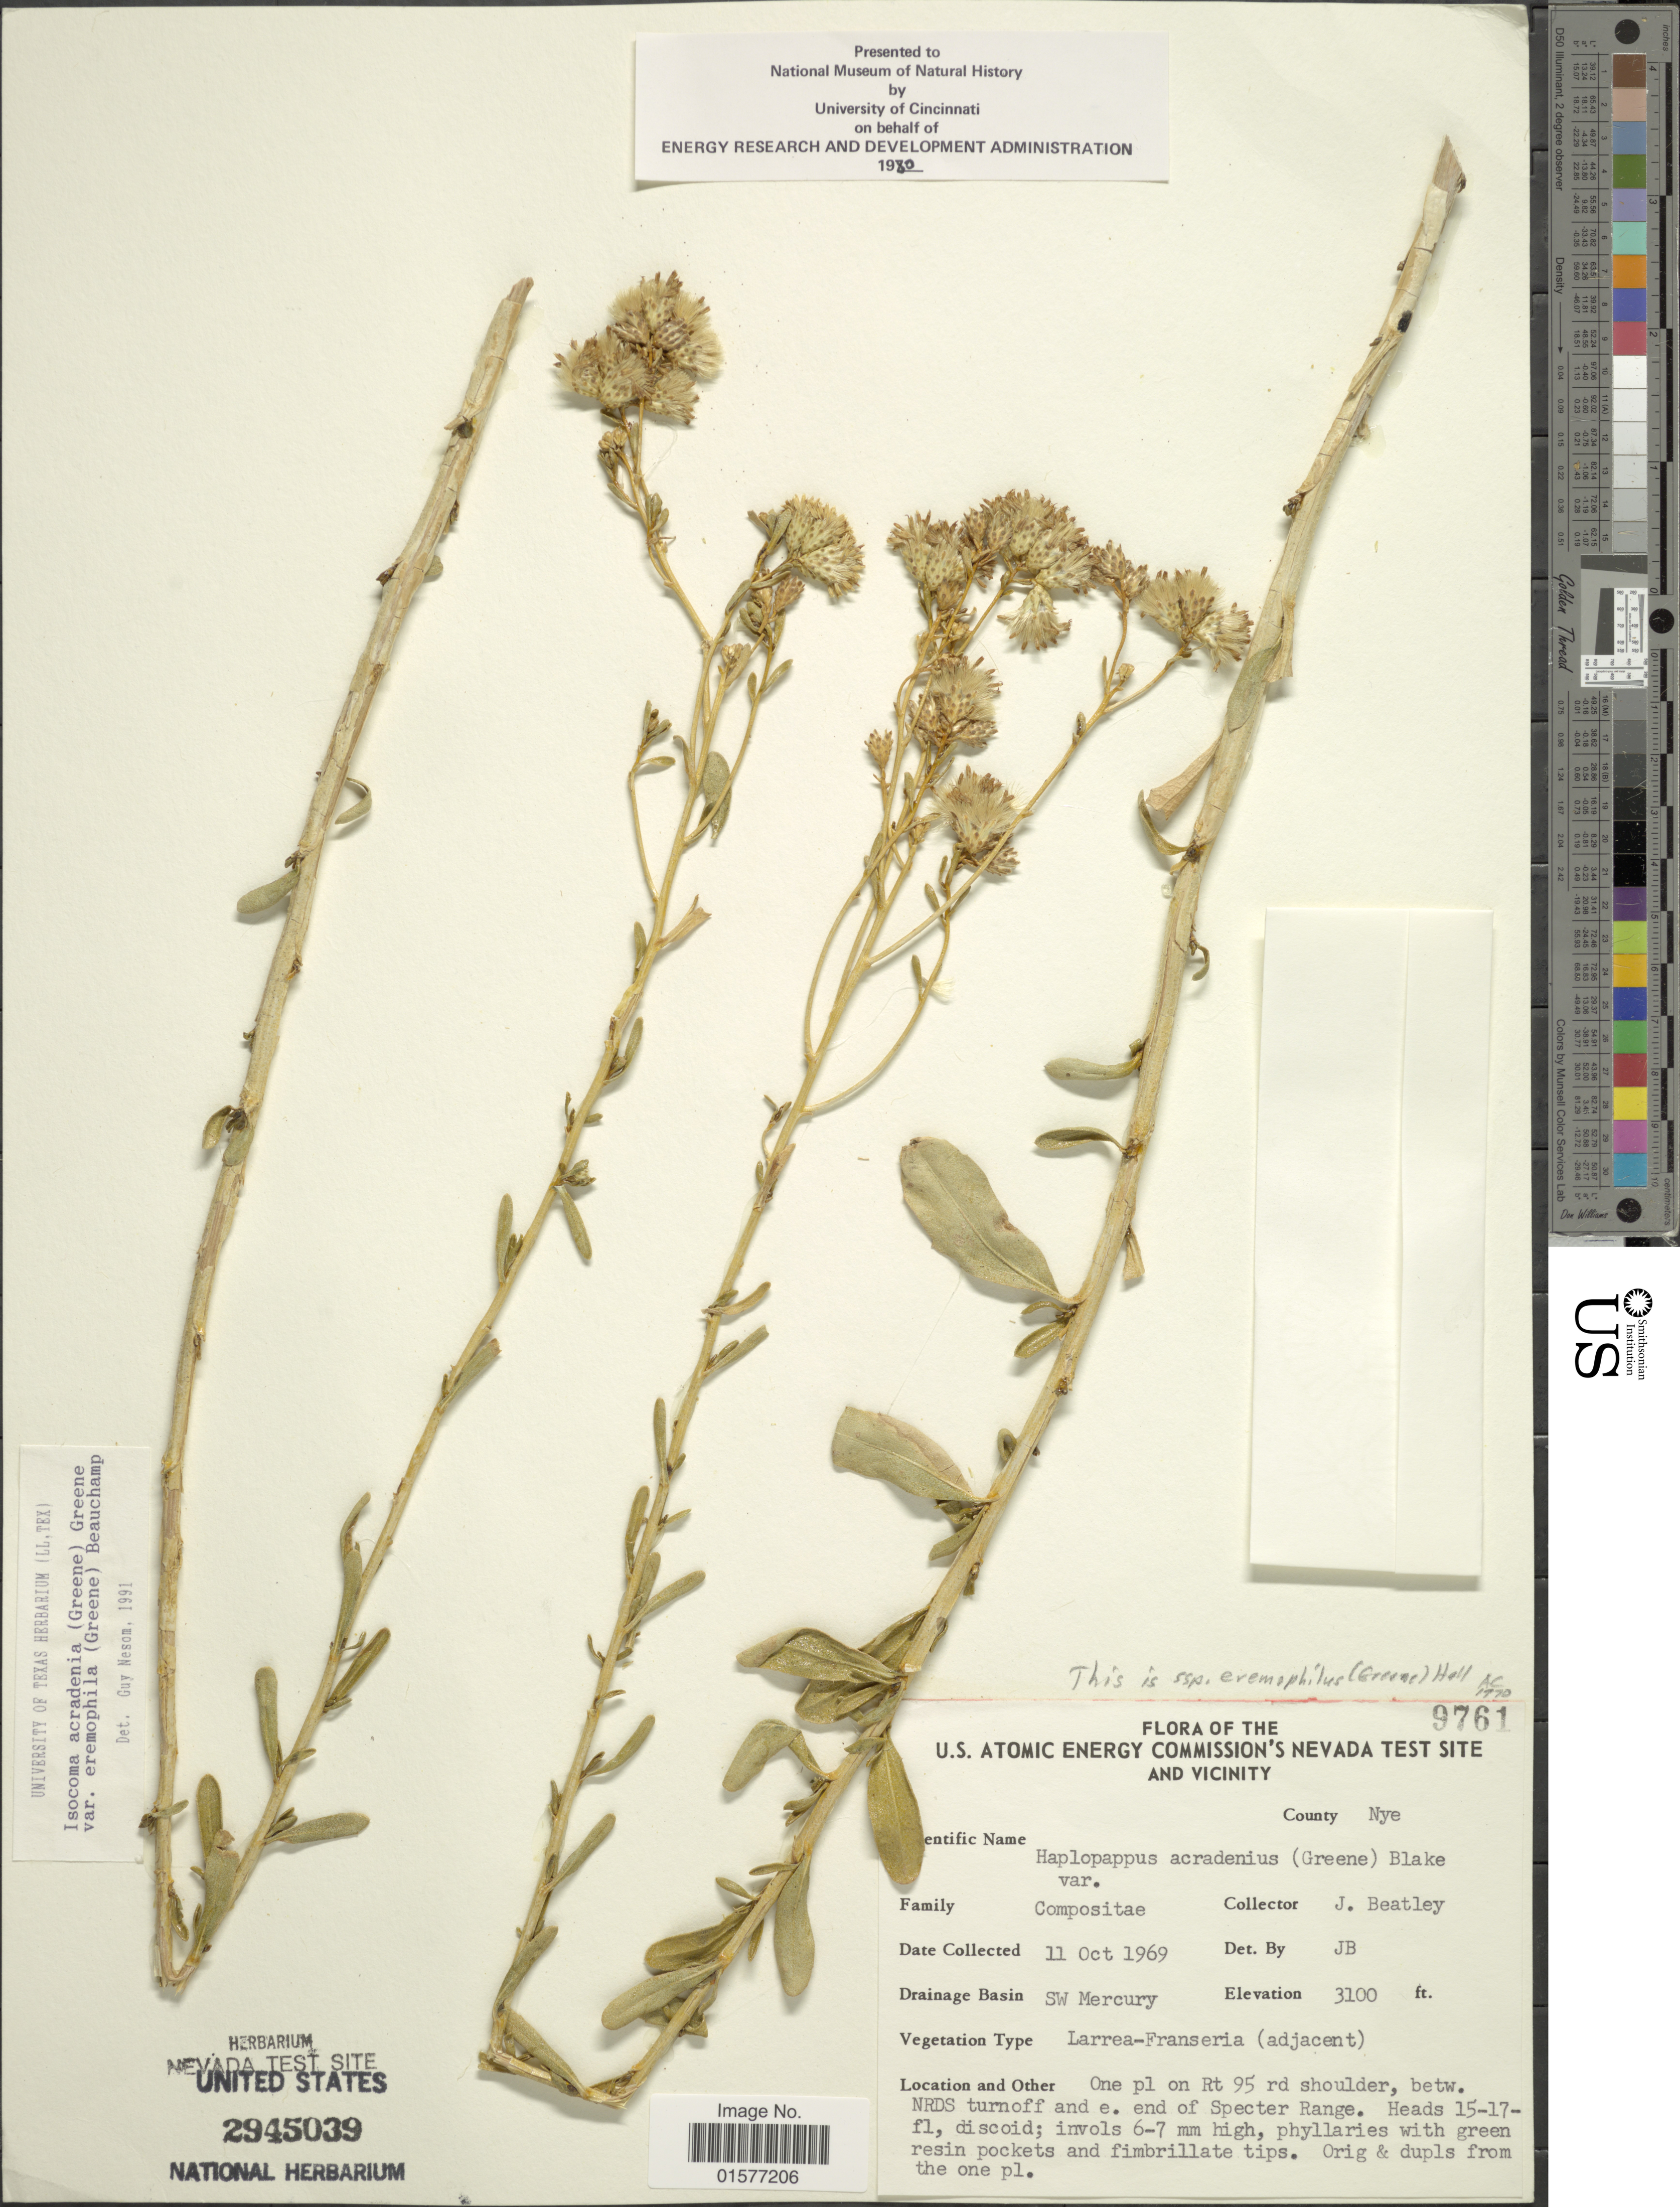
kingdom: Plantae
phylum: Tracheophyta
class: Magnoliopsida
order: Asterales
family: Asteraceae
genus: Isocoma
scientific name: Isocoma acradenia var. eremophila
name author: (S.W. Greene) G.L. Nesom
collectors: J. C. Beatley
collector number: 9761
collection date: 1969-10-11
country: United States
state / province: Nevada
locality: U.S. Atomic Energy Commission's Nevada Test Site And Vicinity, County Nye, Drainage Basin Sw Mercury, One pl on Rt 95 rd shoulder, betw. NRDS turnoff and e. of Specter Range, Heads 15-17-fl, discoid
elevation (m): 945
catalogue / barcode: US 2945039